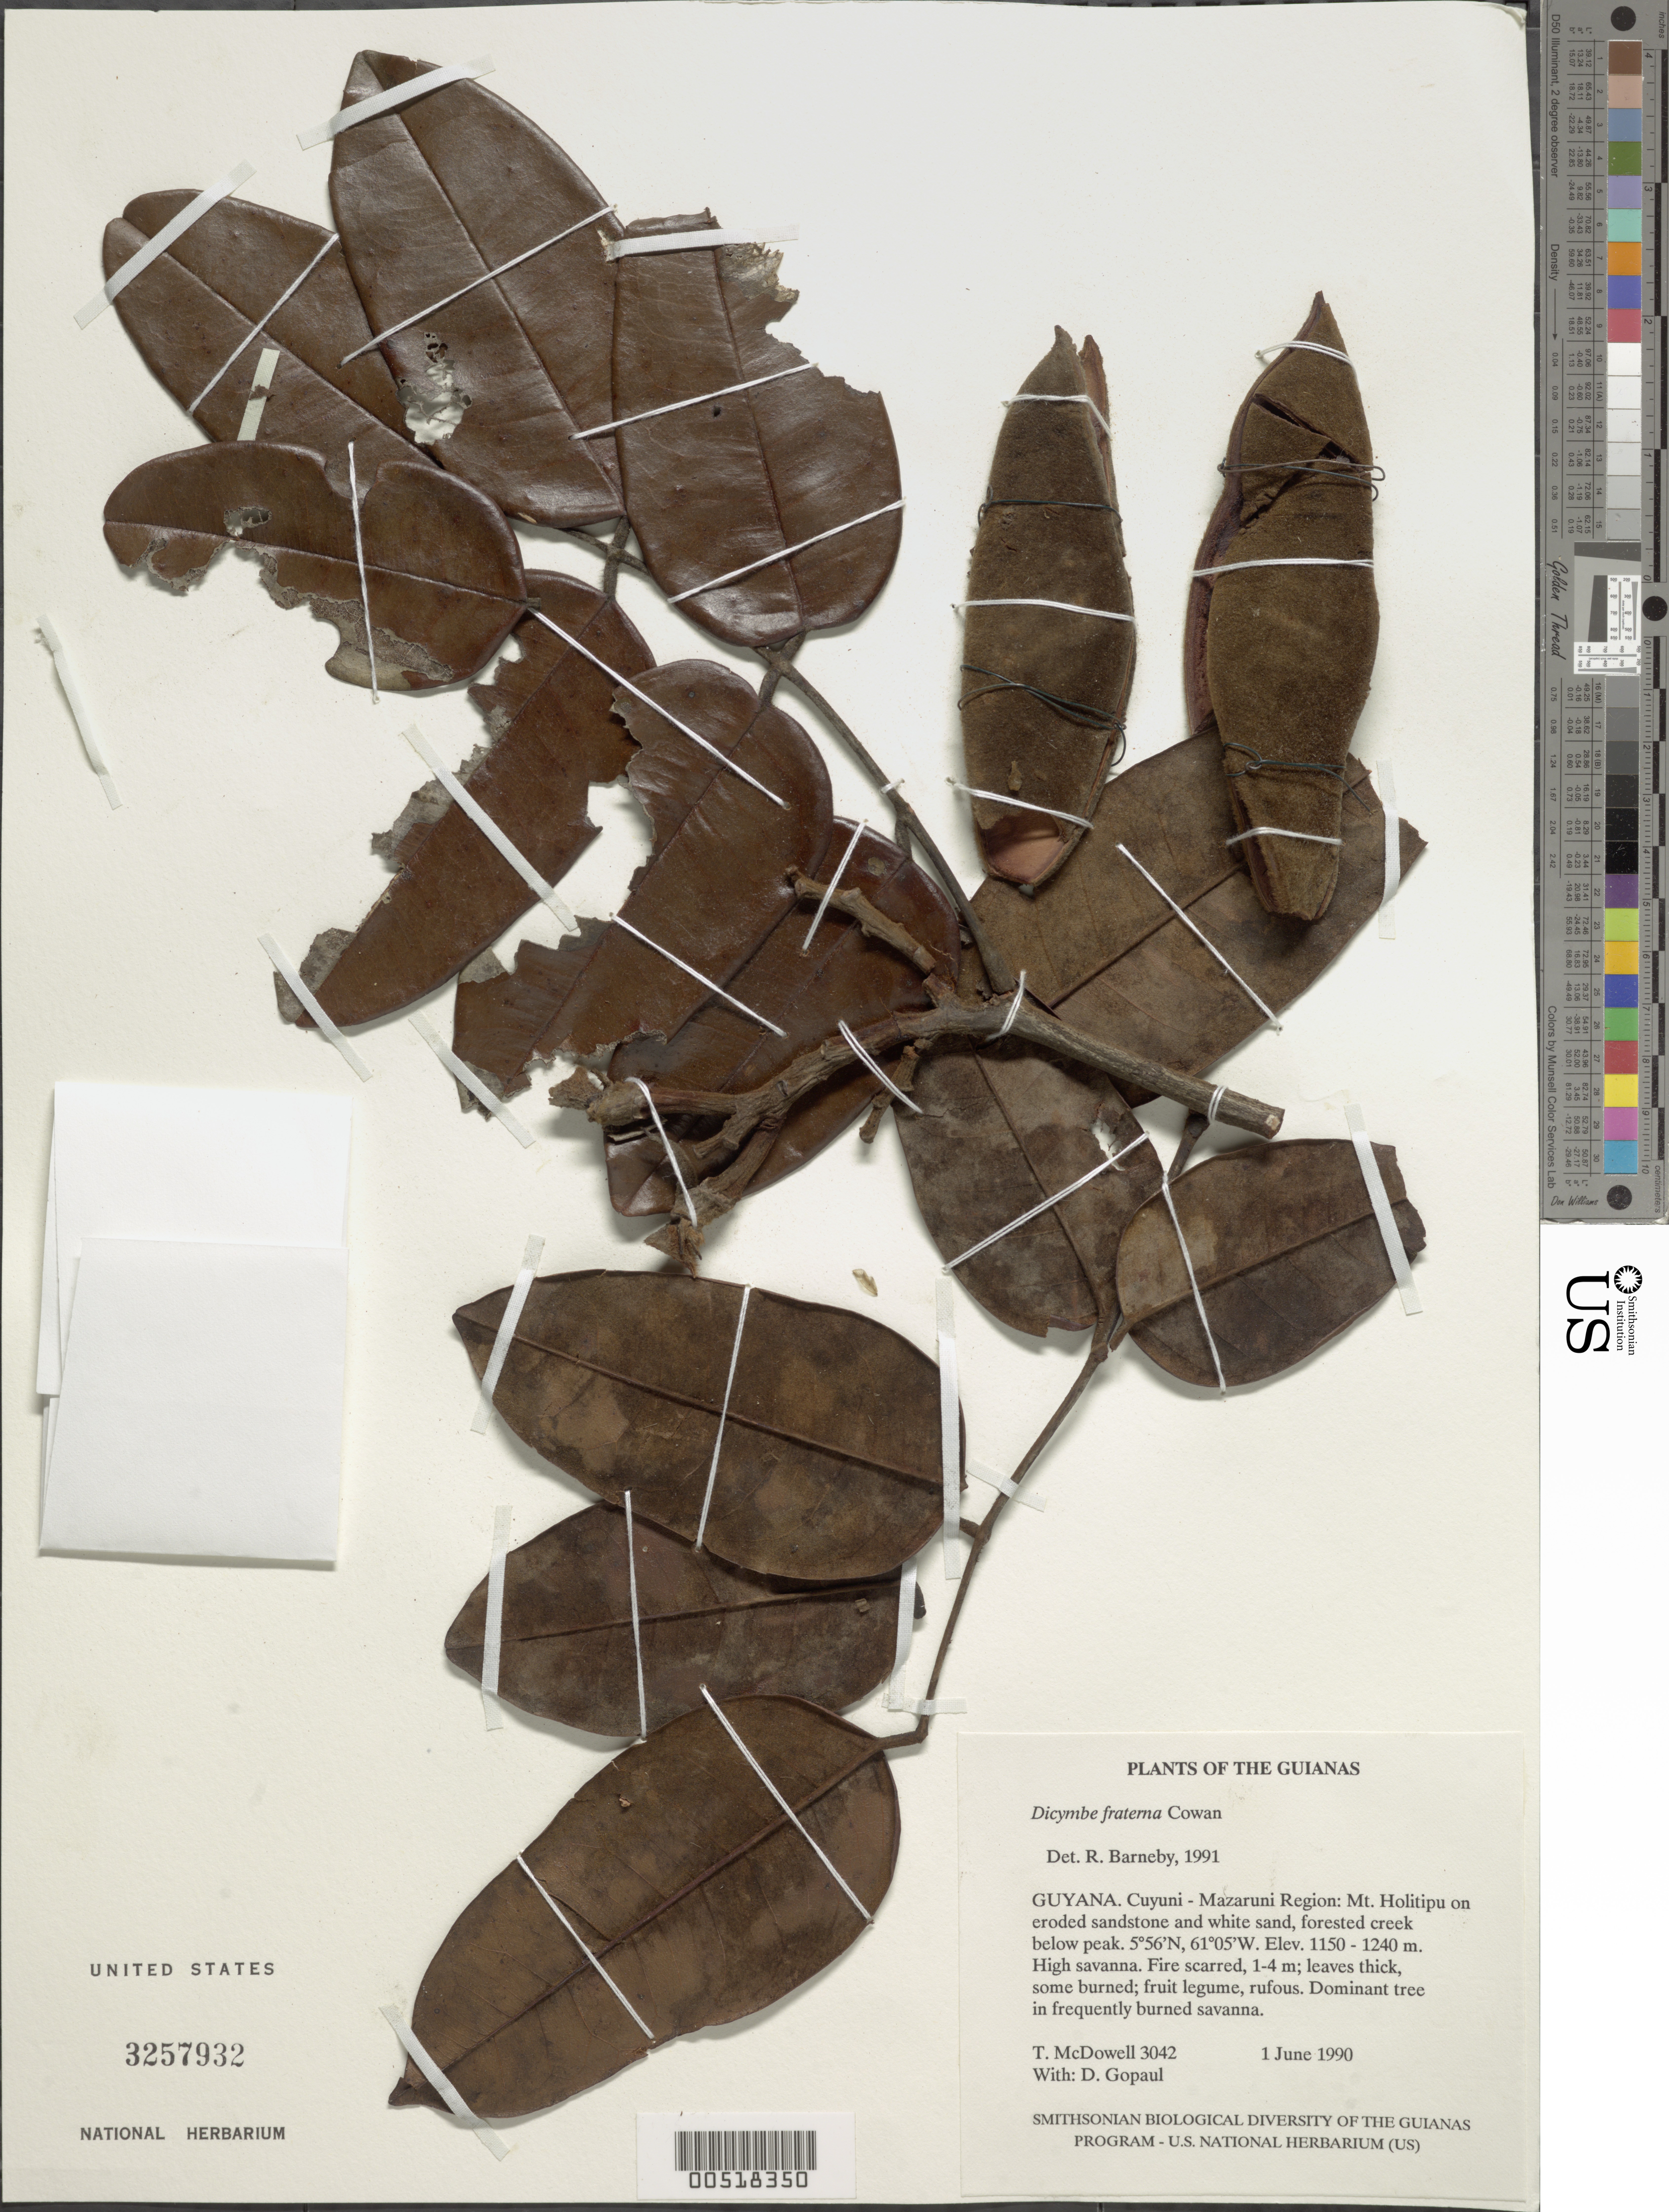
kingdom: Plantae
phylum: Tracheophyta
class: Magnoliopsida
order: Fabales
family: Fabaceae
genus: Dicymbe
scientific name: Dicymbe fraterna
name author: R.S. Cowan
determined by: Barneby, Rupert C., (NY)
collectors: T. McDowell, D. Hughs & D. Gopaul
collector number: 3042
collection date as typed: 1 June 1990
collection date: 1990-06-01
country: Guyana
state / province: Cuyuni-Mazaruni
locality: Mt. Holitipu camp, below peak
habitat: Forested creek, high savanna. Eroded sandstone and white sand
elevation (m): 1150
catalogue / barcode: US 3257932